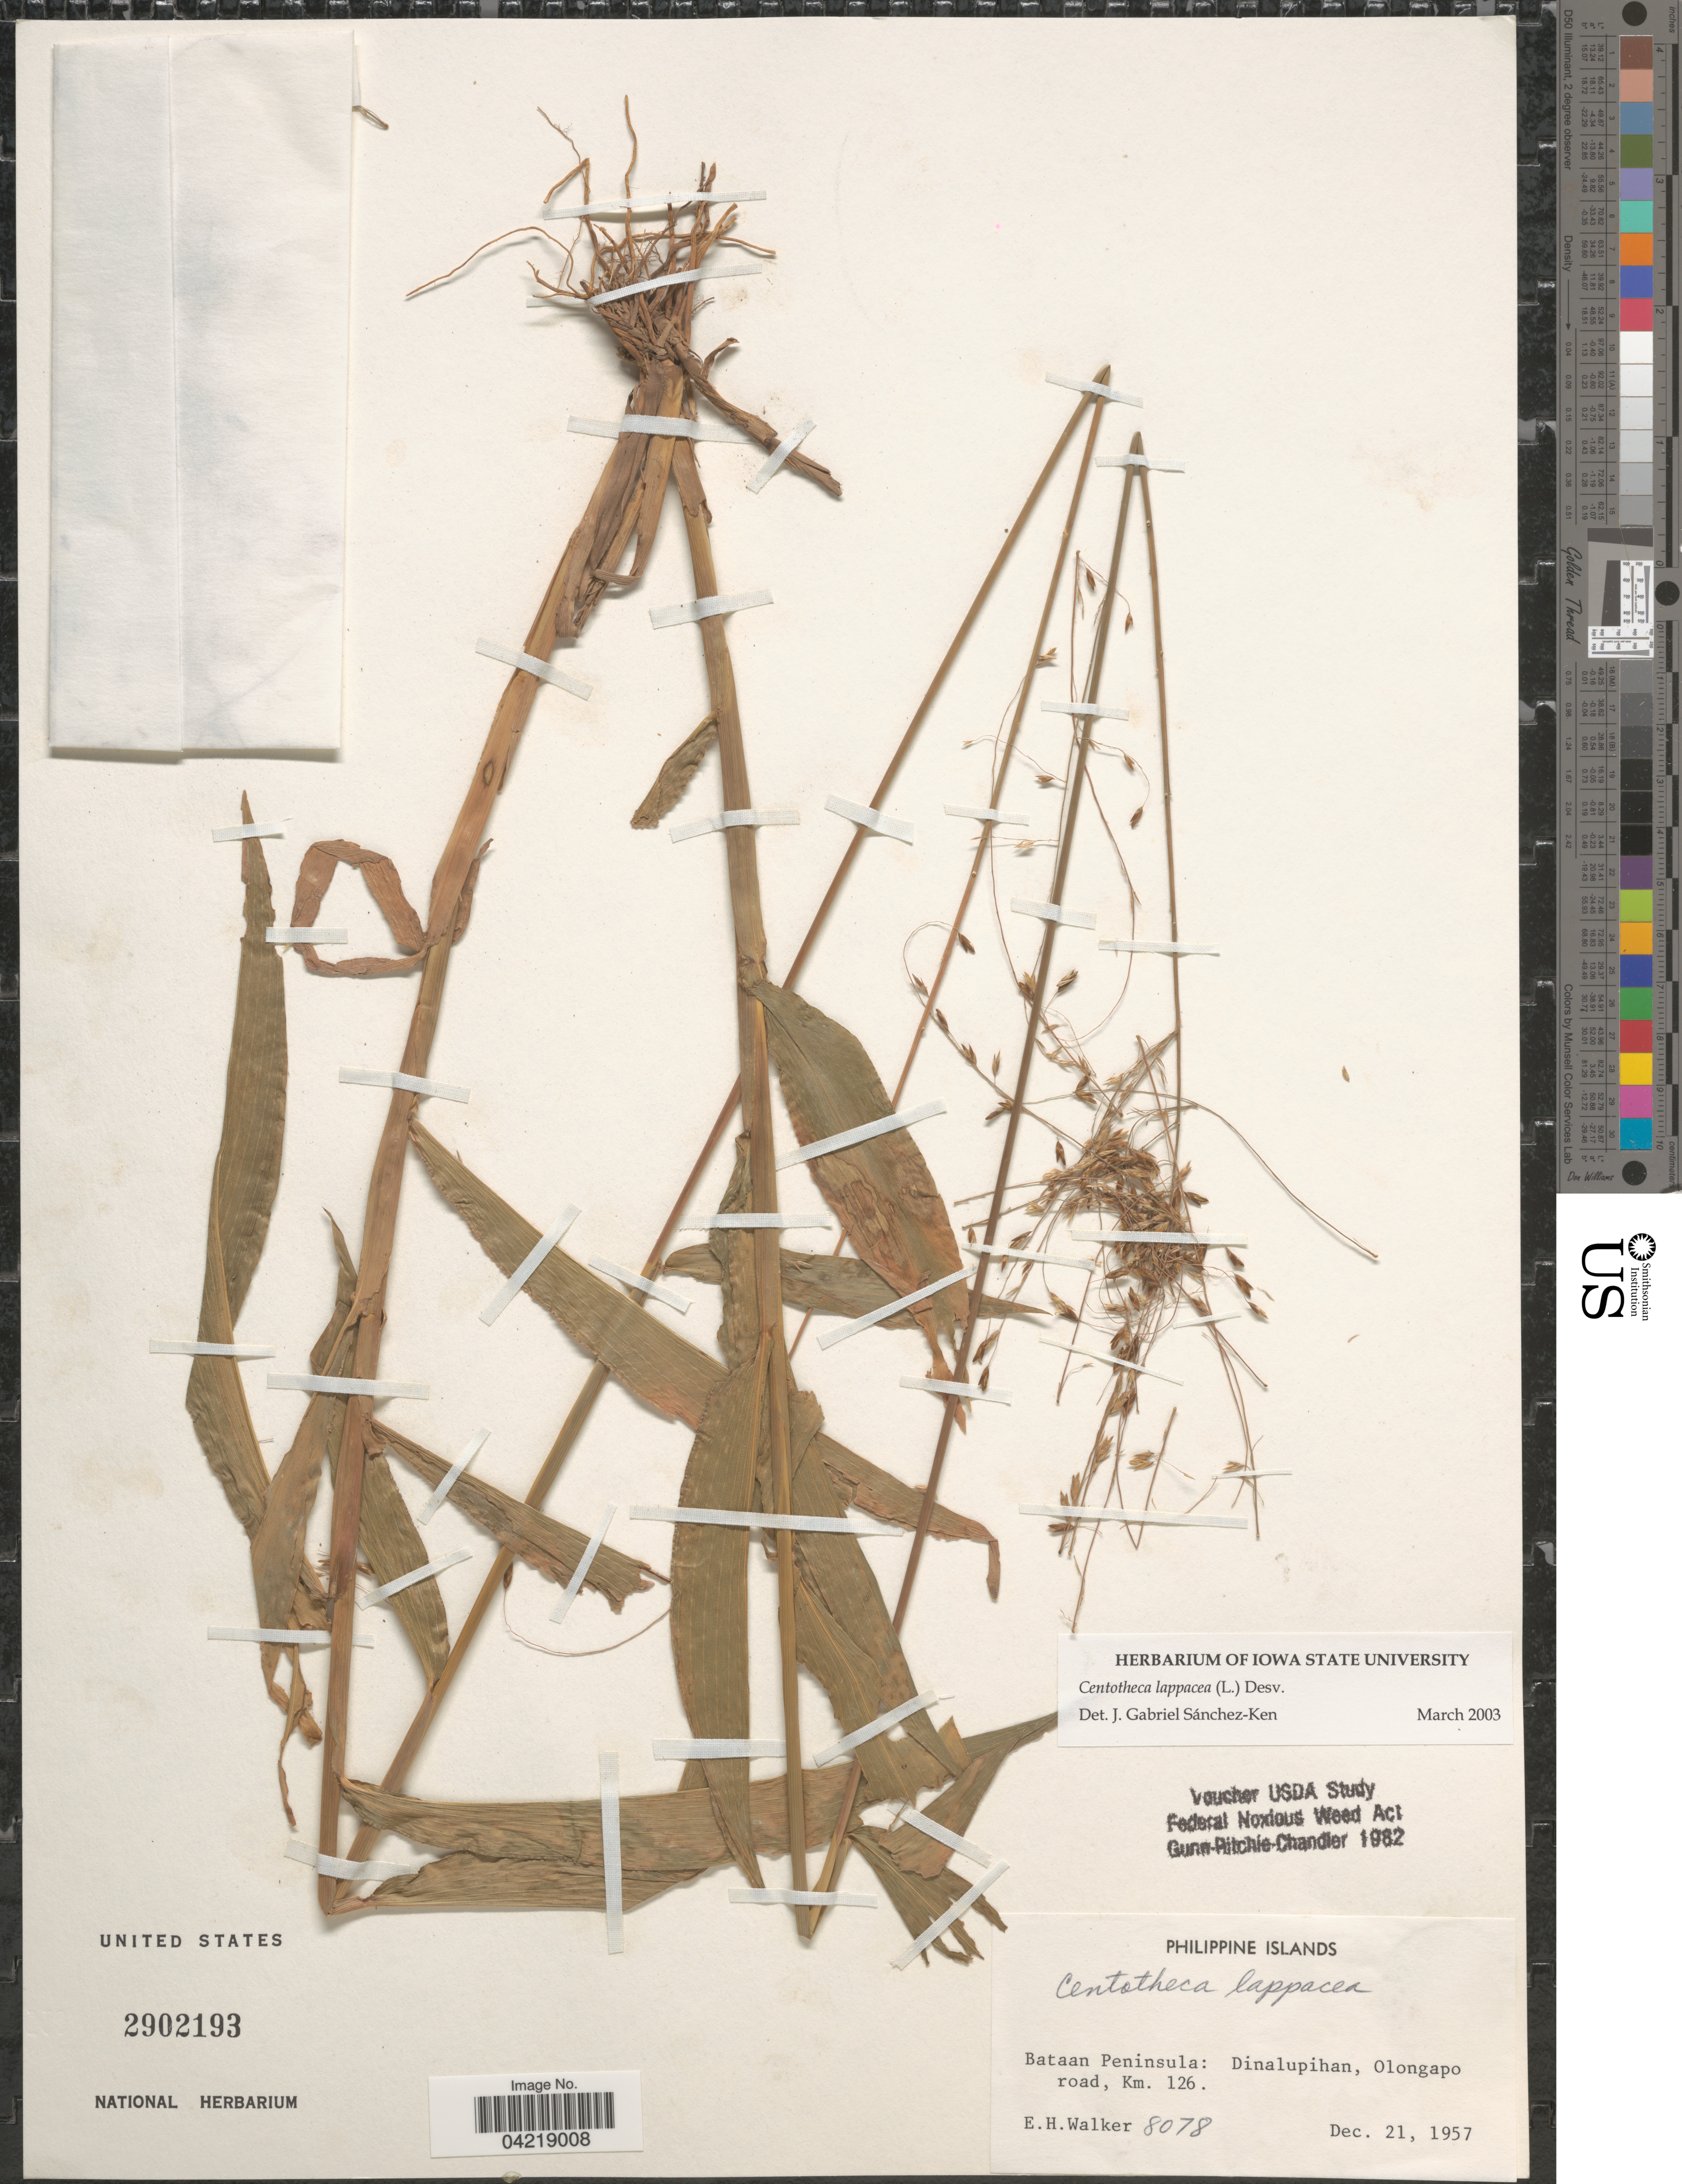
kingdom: Plantae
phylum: Tracheophyta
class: Liliopsida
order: Poales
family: Poaceae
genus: Centotheca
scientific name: Centotheca lappacea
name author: (L.) Desv.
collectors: E. H. Walker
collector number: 8078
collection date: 1957-12-21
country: Philippines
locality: Philippine Islands. Bataan Peninsula: Dinalupihan, Olongapo road, Km. 126.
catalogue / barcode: US 2902193